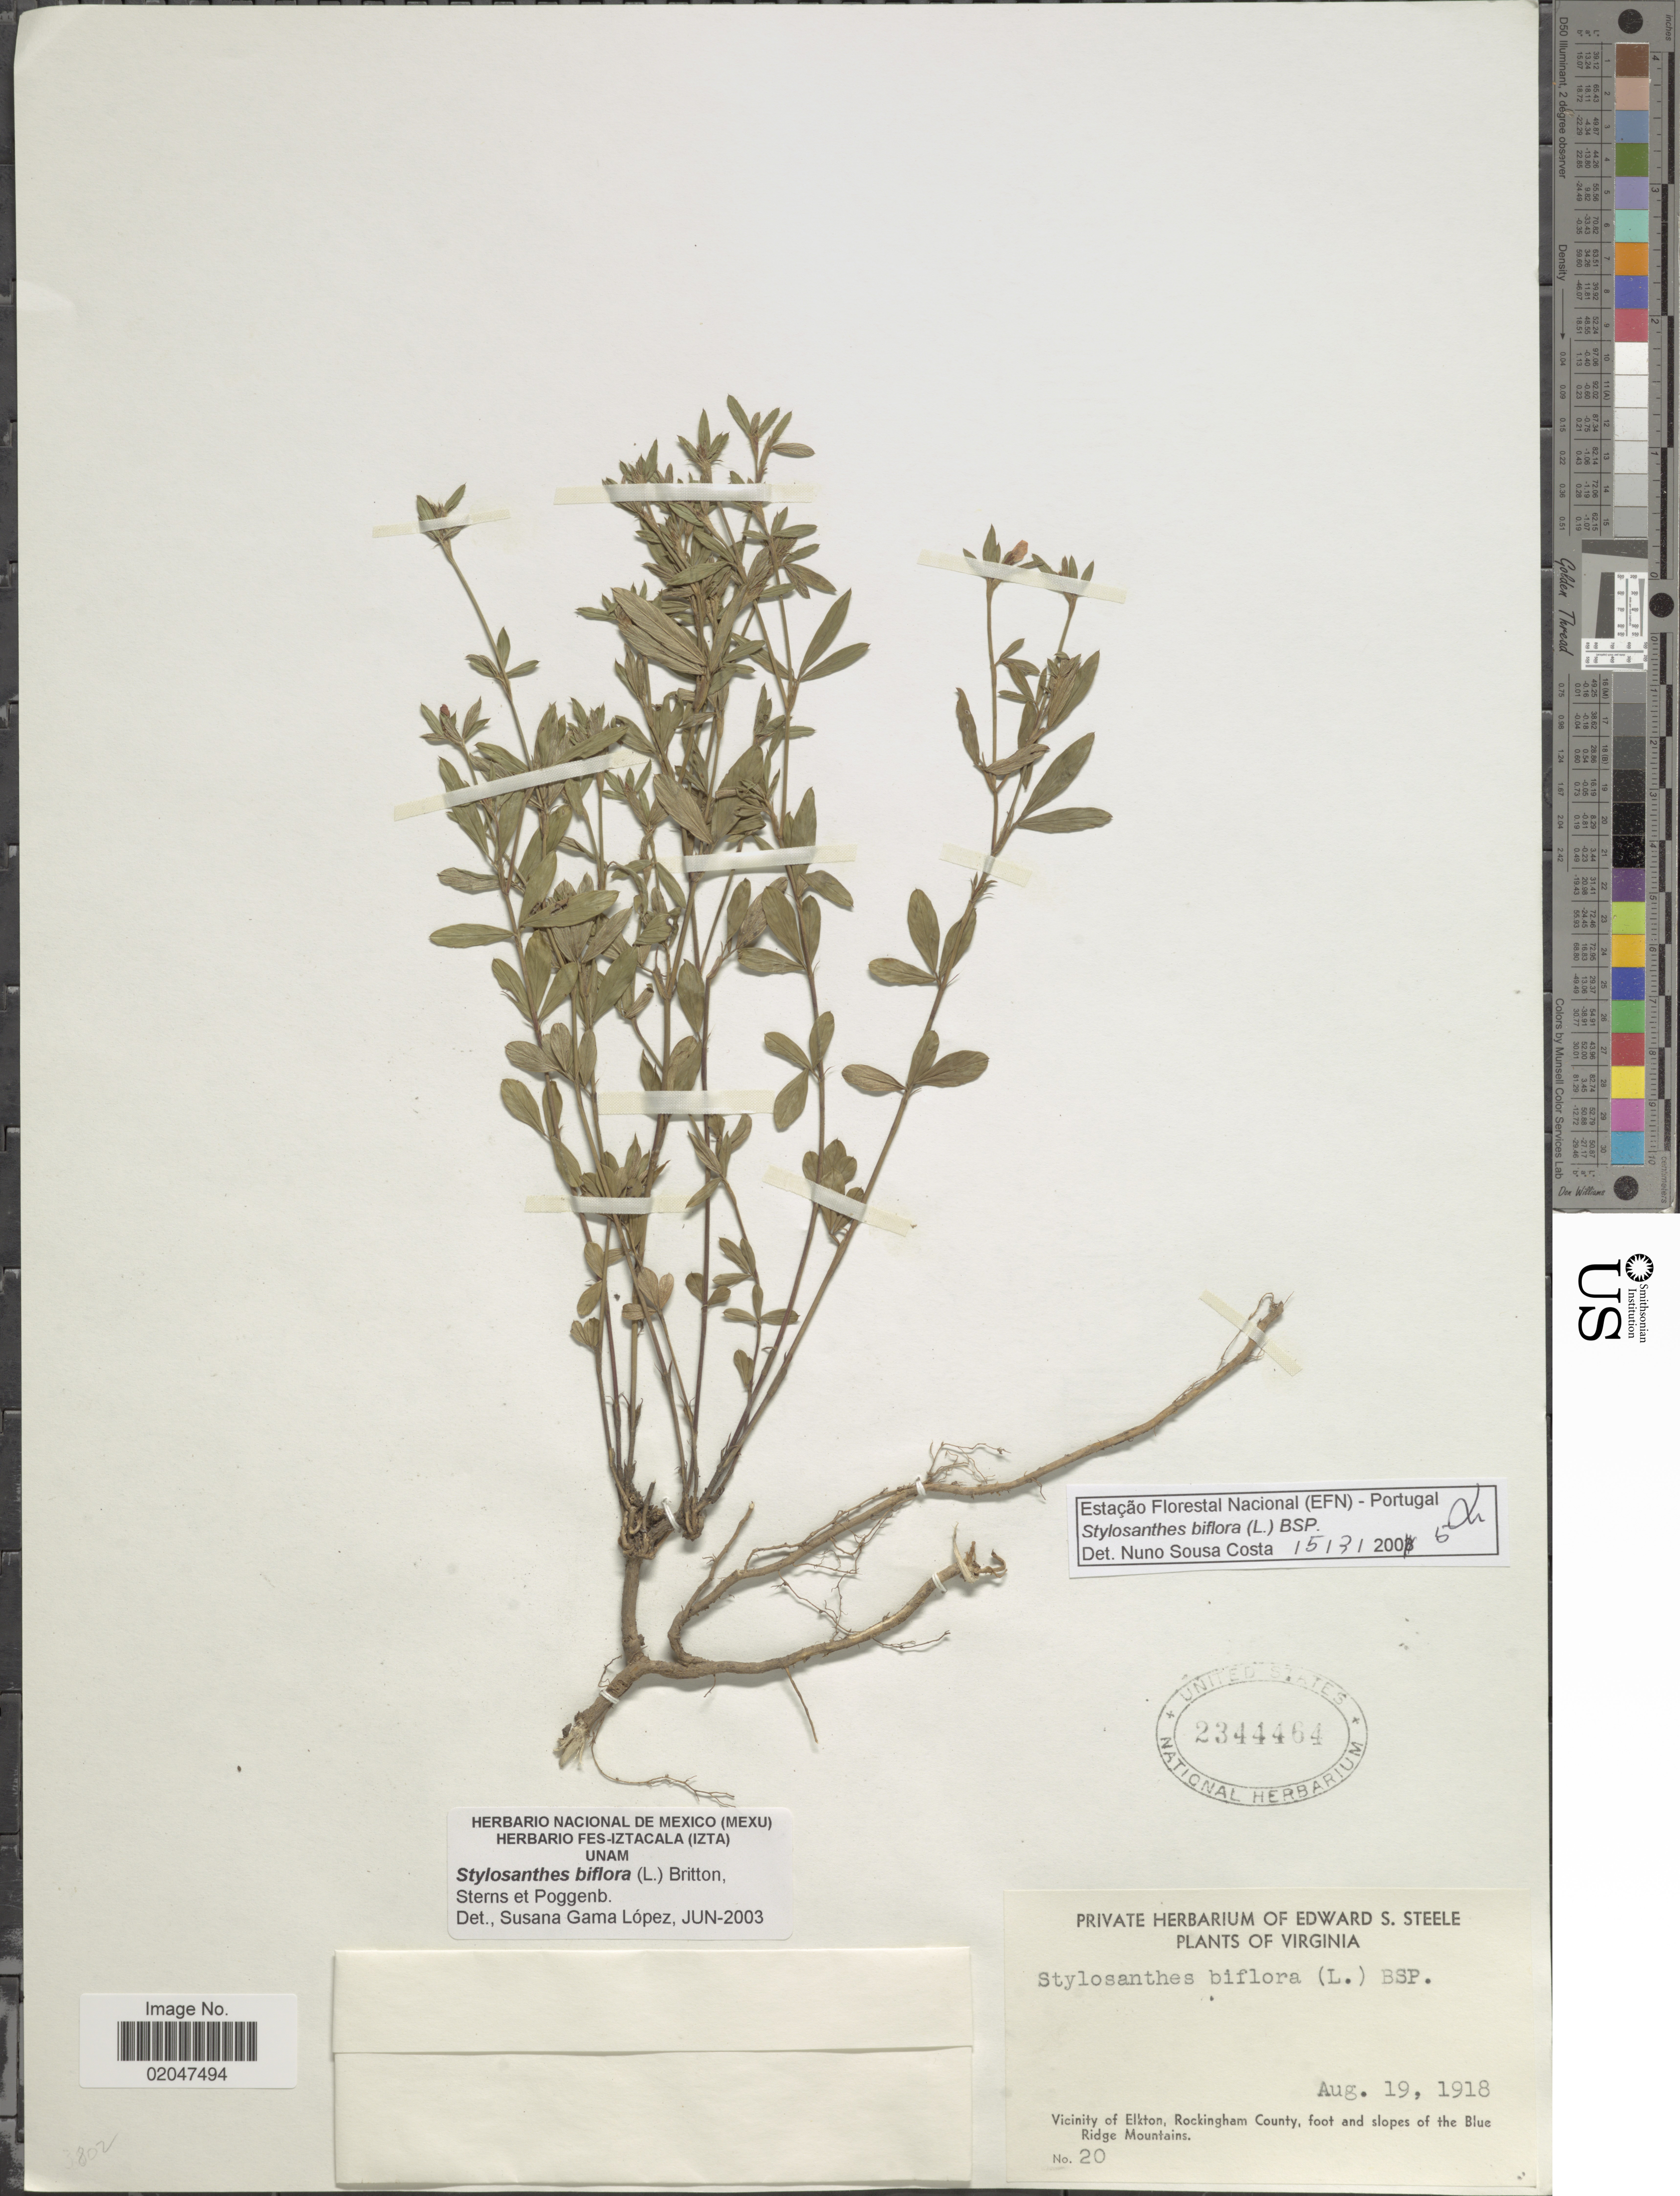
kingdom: Plantae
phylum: Tracheophyta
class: Magnoliopsida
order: Fabales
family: Fabaceae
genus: Stylosanthes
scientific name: Stylosanthes biflora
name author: (L.) Britton et al.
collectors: ex herb. Edward S. Steele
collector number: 20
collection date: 1918-08-19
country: United States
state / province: Virginia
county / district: Rockingham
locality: Vicinity of Elkton, Rockingham County, foot and slopes of the Blue Ridge Mountains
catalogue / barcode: US 2344464